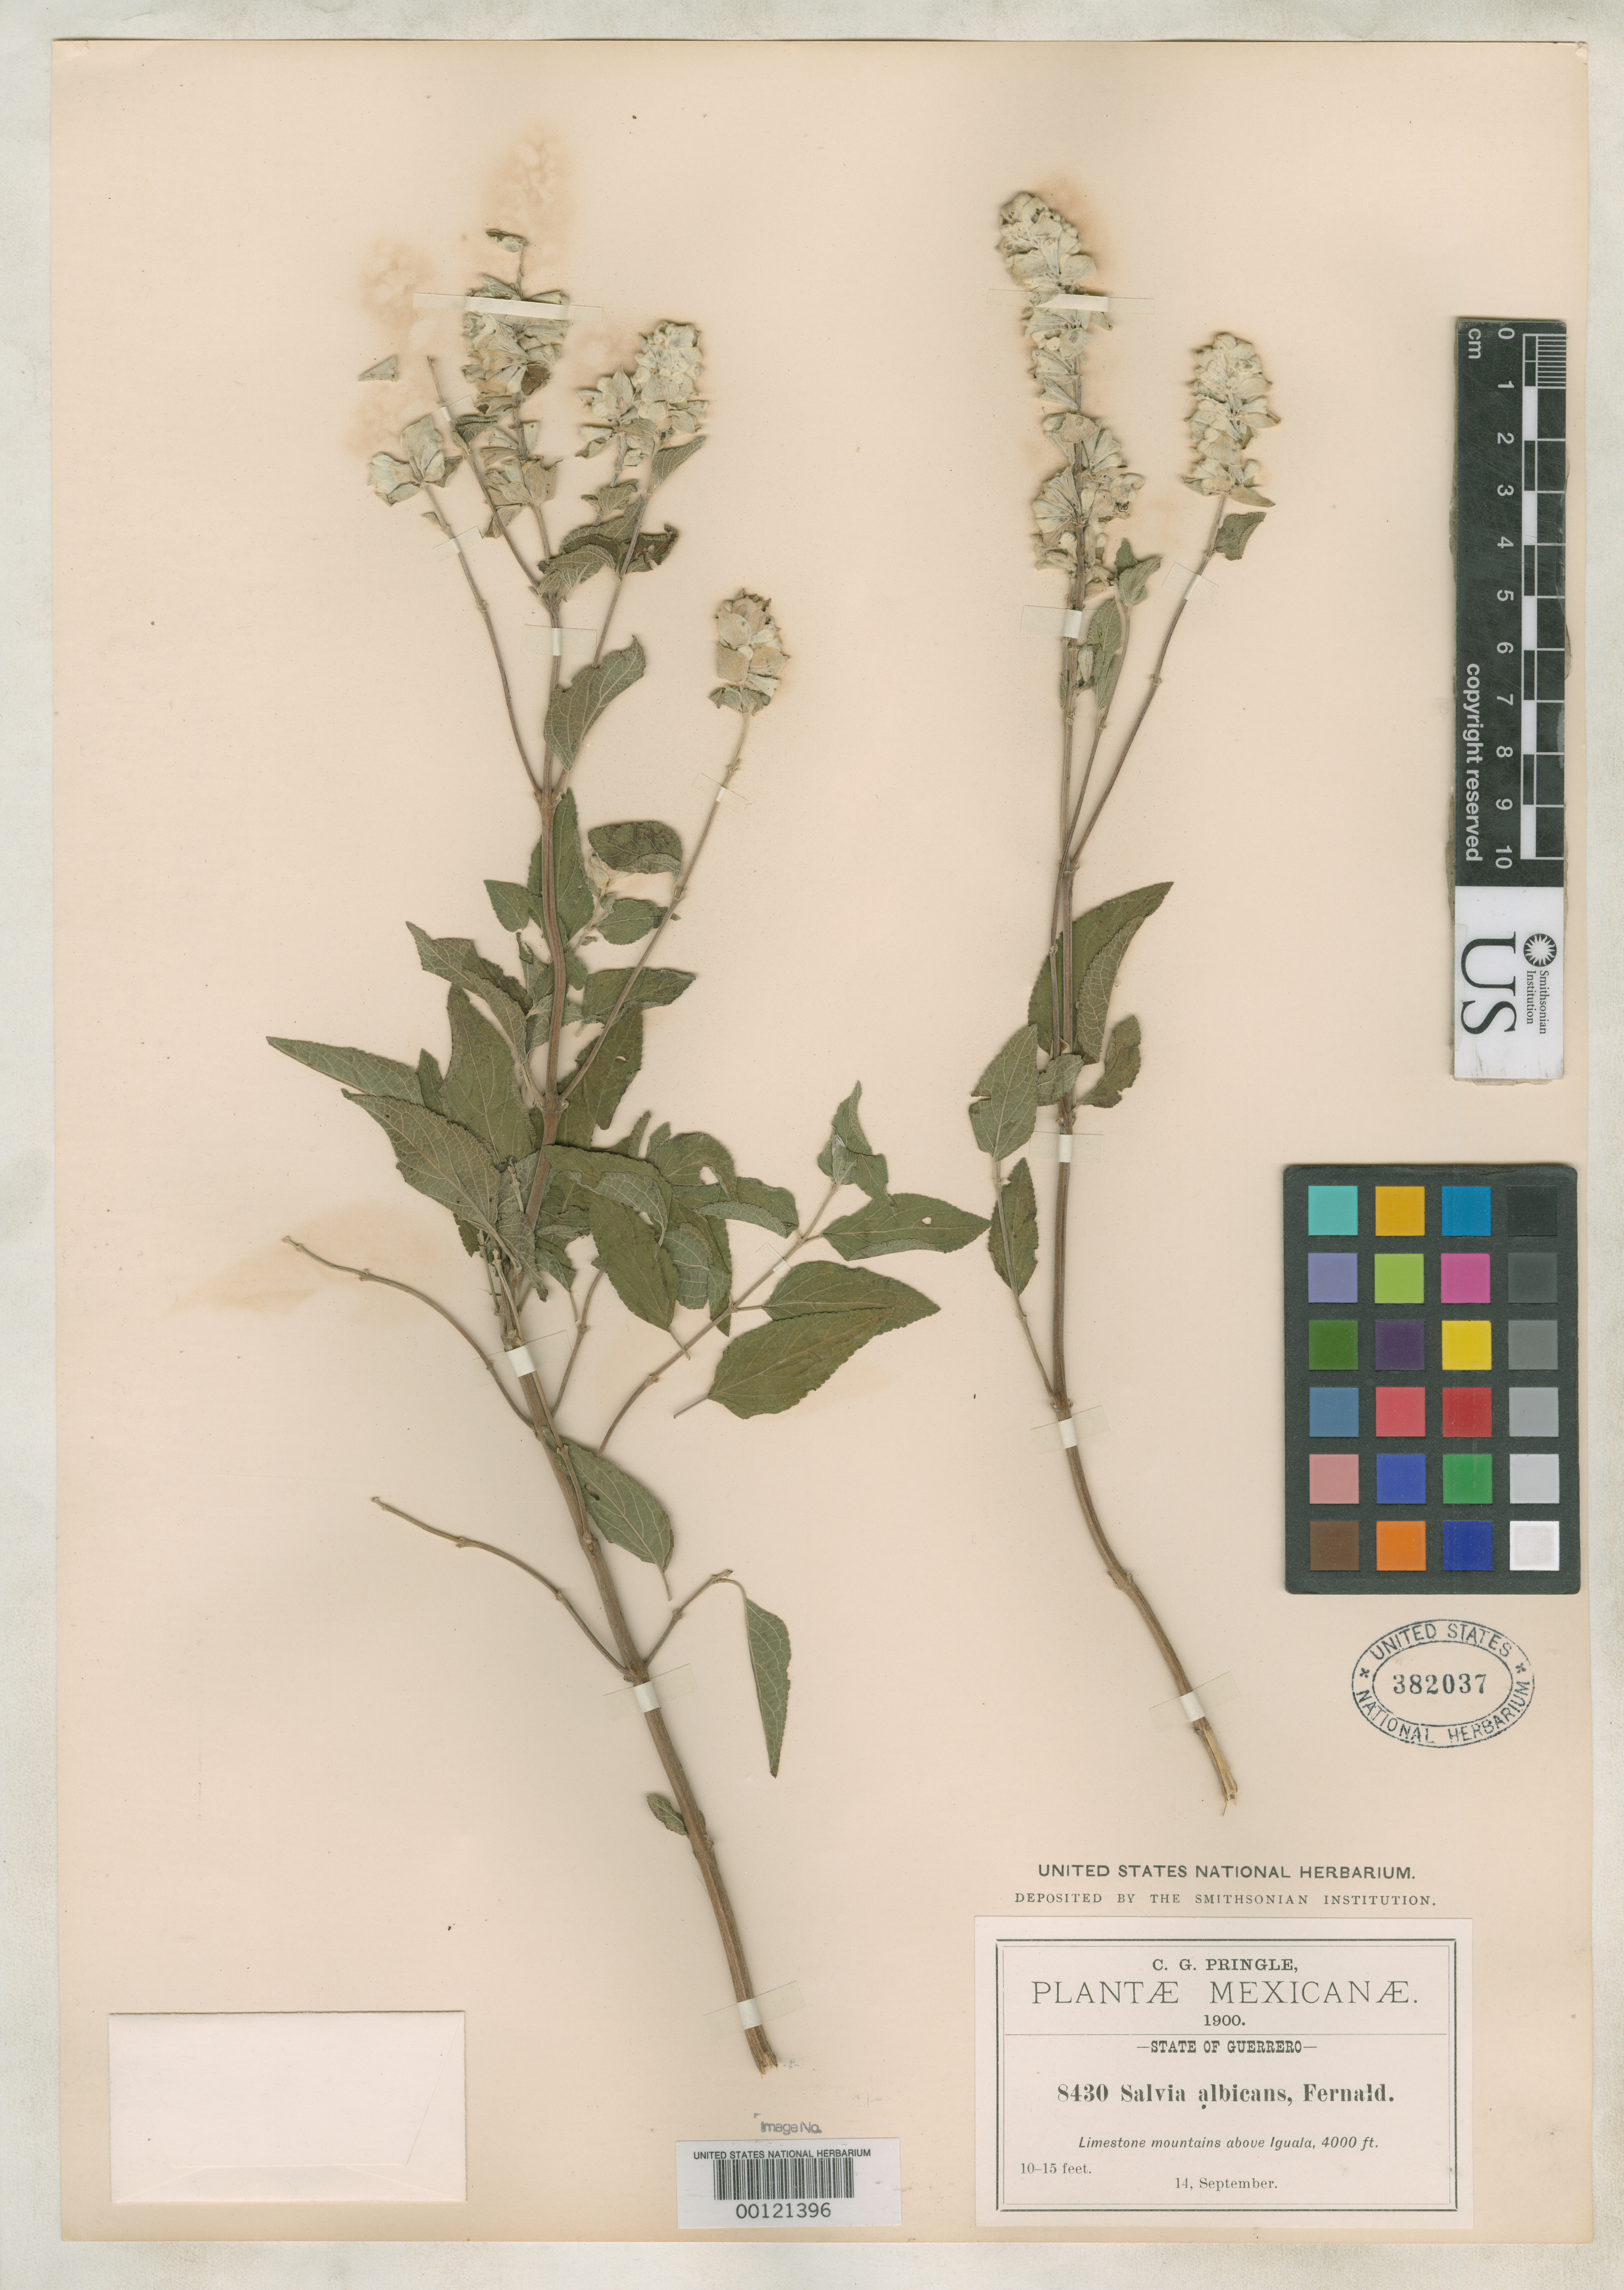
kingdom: Plantae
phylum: Tracheophyta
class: Magnoliopsida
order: Lamiales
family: Lamiaceae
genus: Salvia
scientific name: Salvia albicans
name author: Fernald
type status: Isotype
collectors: C. G. Pringle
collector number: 8430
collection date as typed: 14 Sep 1900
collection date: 1900-09-14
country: Mexico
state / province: Guerrero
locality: Limestone mountains above Iguala.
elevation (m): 1219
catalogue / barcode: US 382037